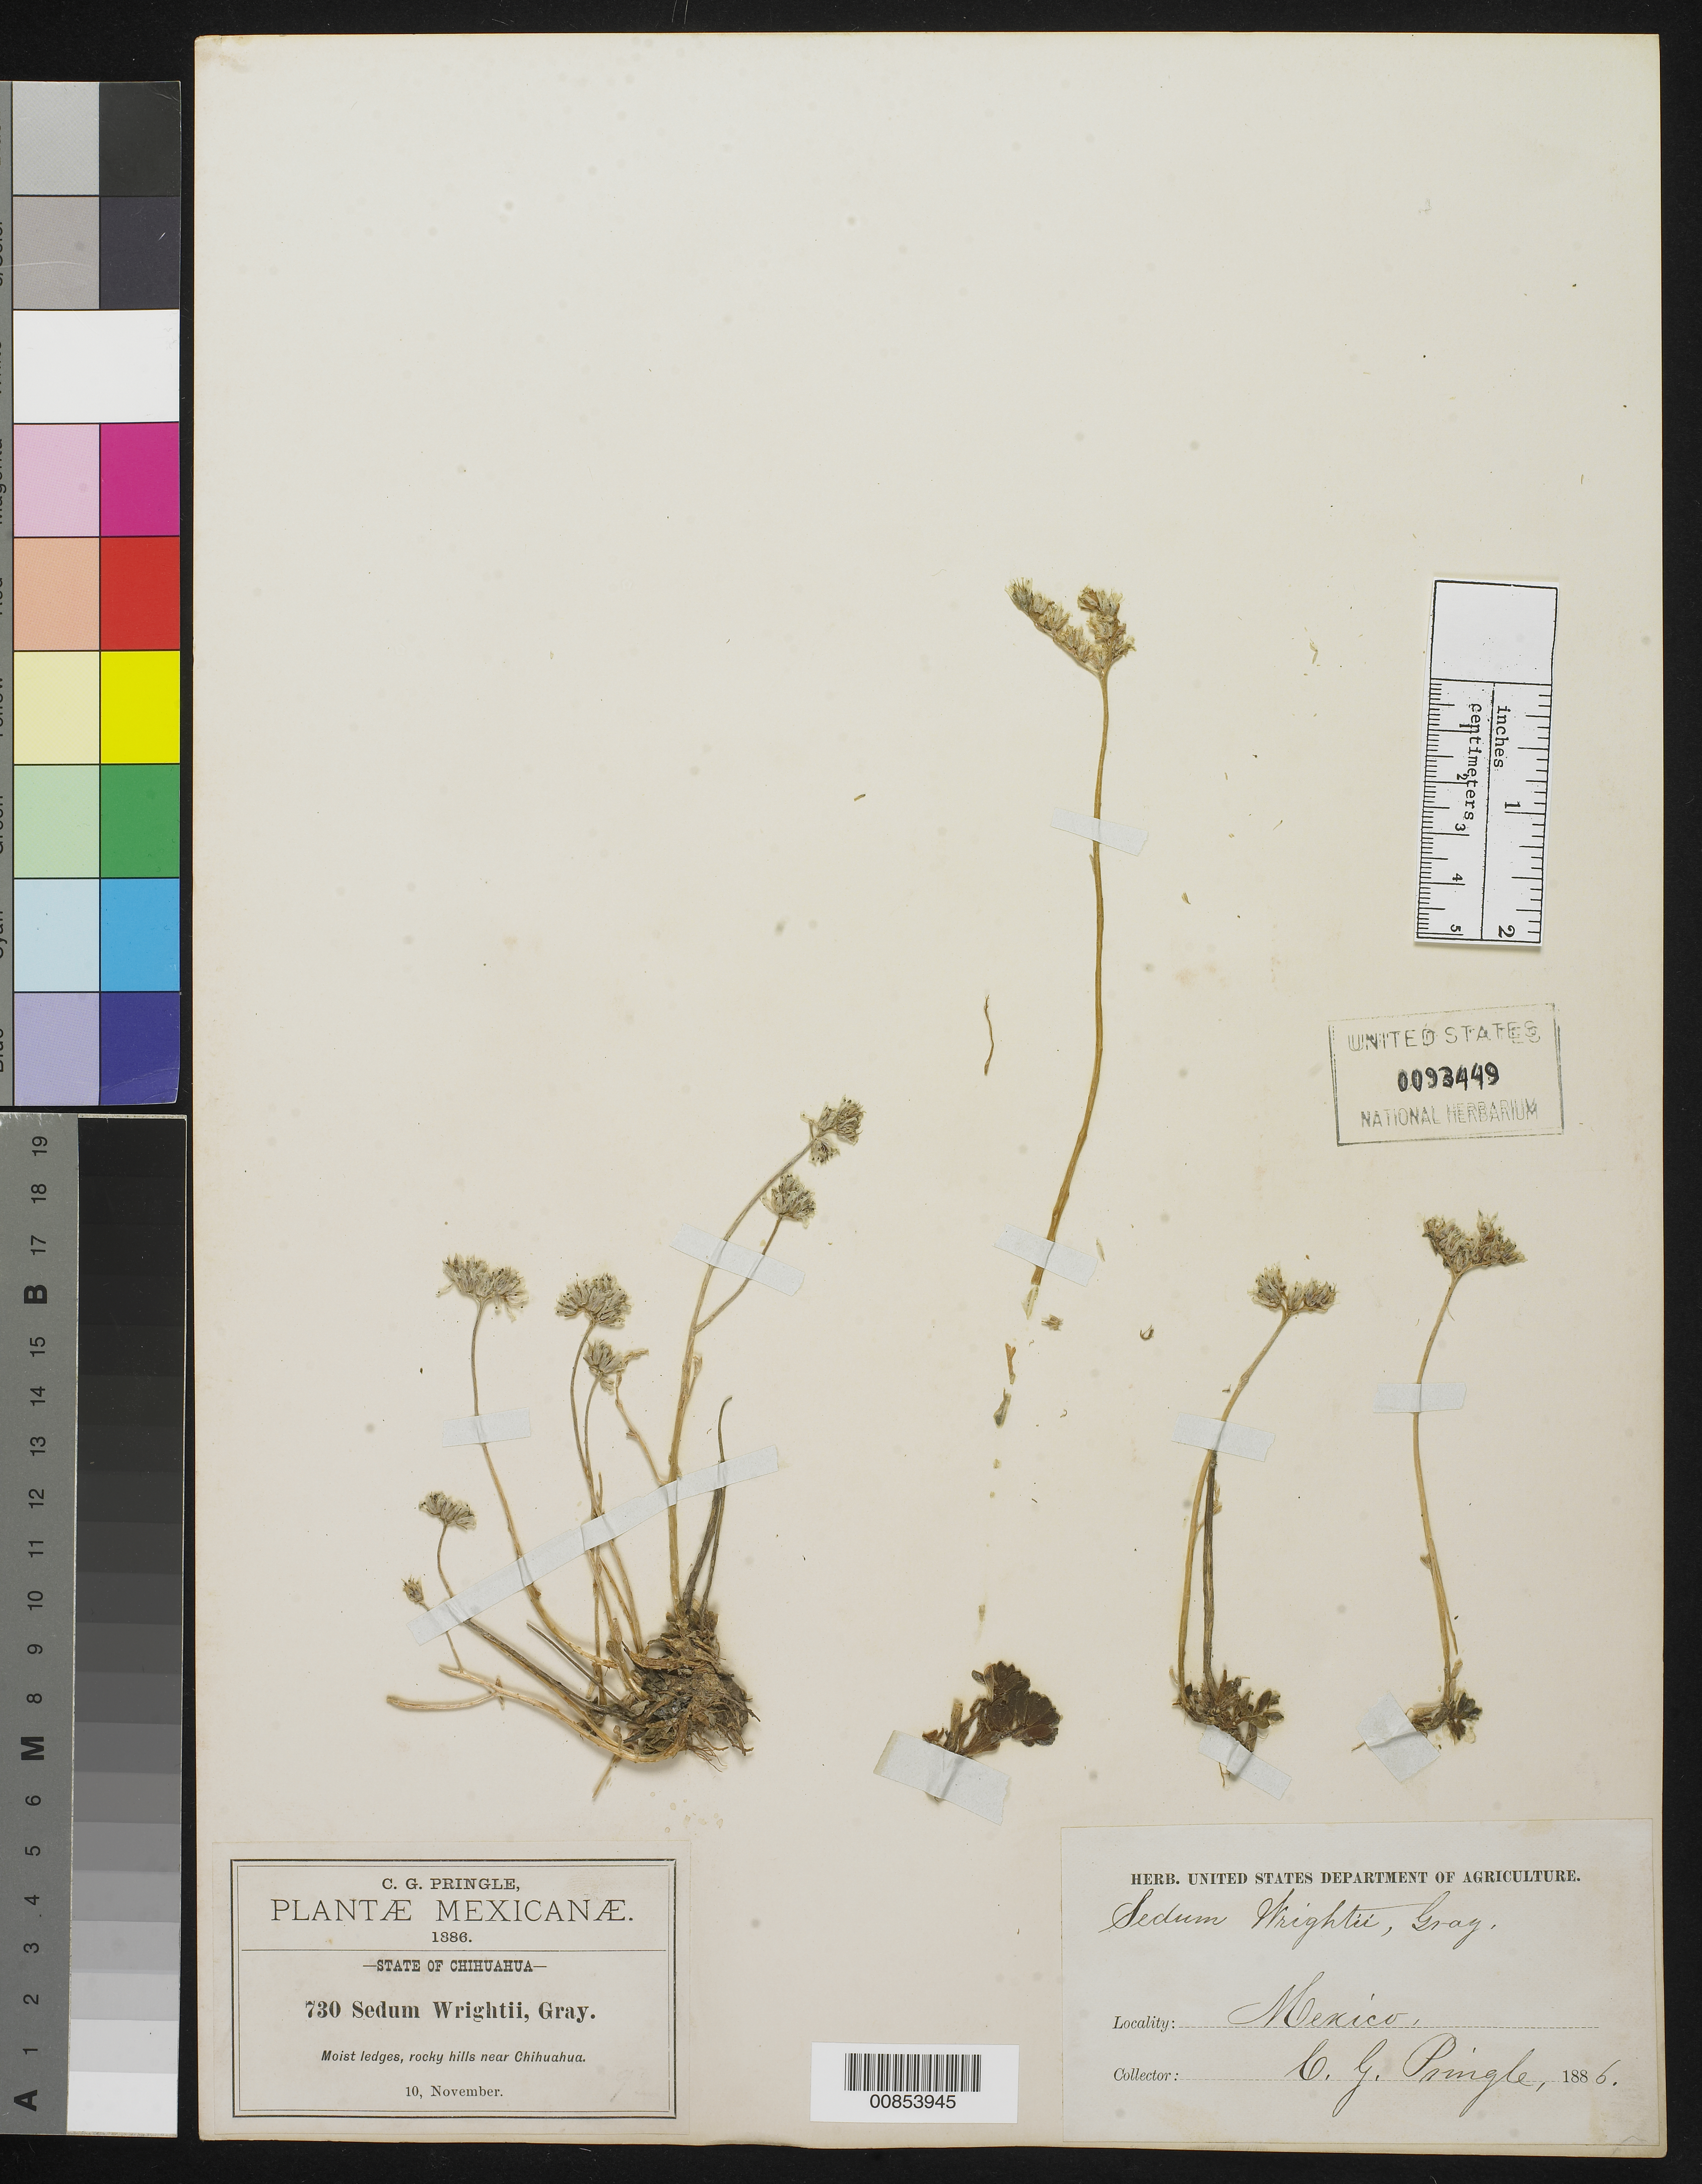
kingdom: Plantae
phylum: Tracheophyta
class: Magnoliopsida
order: Saxifragales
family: Crassulaceae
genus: Sedum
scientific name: Sedum wrightii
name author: A. Gray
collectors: C. G. Pringle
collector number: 730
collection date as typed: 10 Nov 1886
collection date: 1886-11-10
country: Mexico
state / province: Chihuahua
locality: Rocky hills near Chihuahua.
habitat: Moist ledges, rocky hills.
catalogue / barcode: US 93449